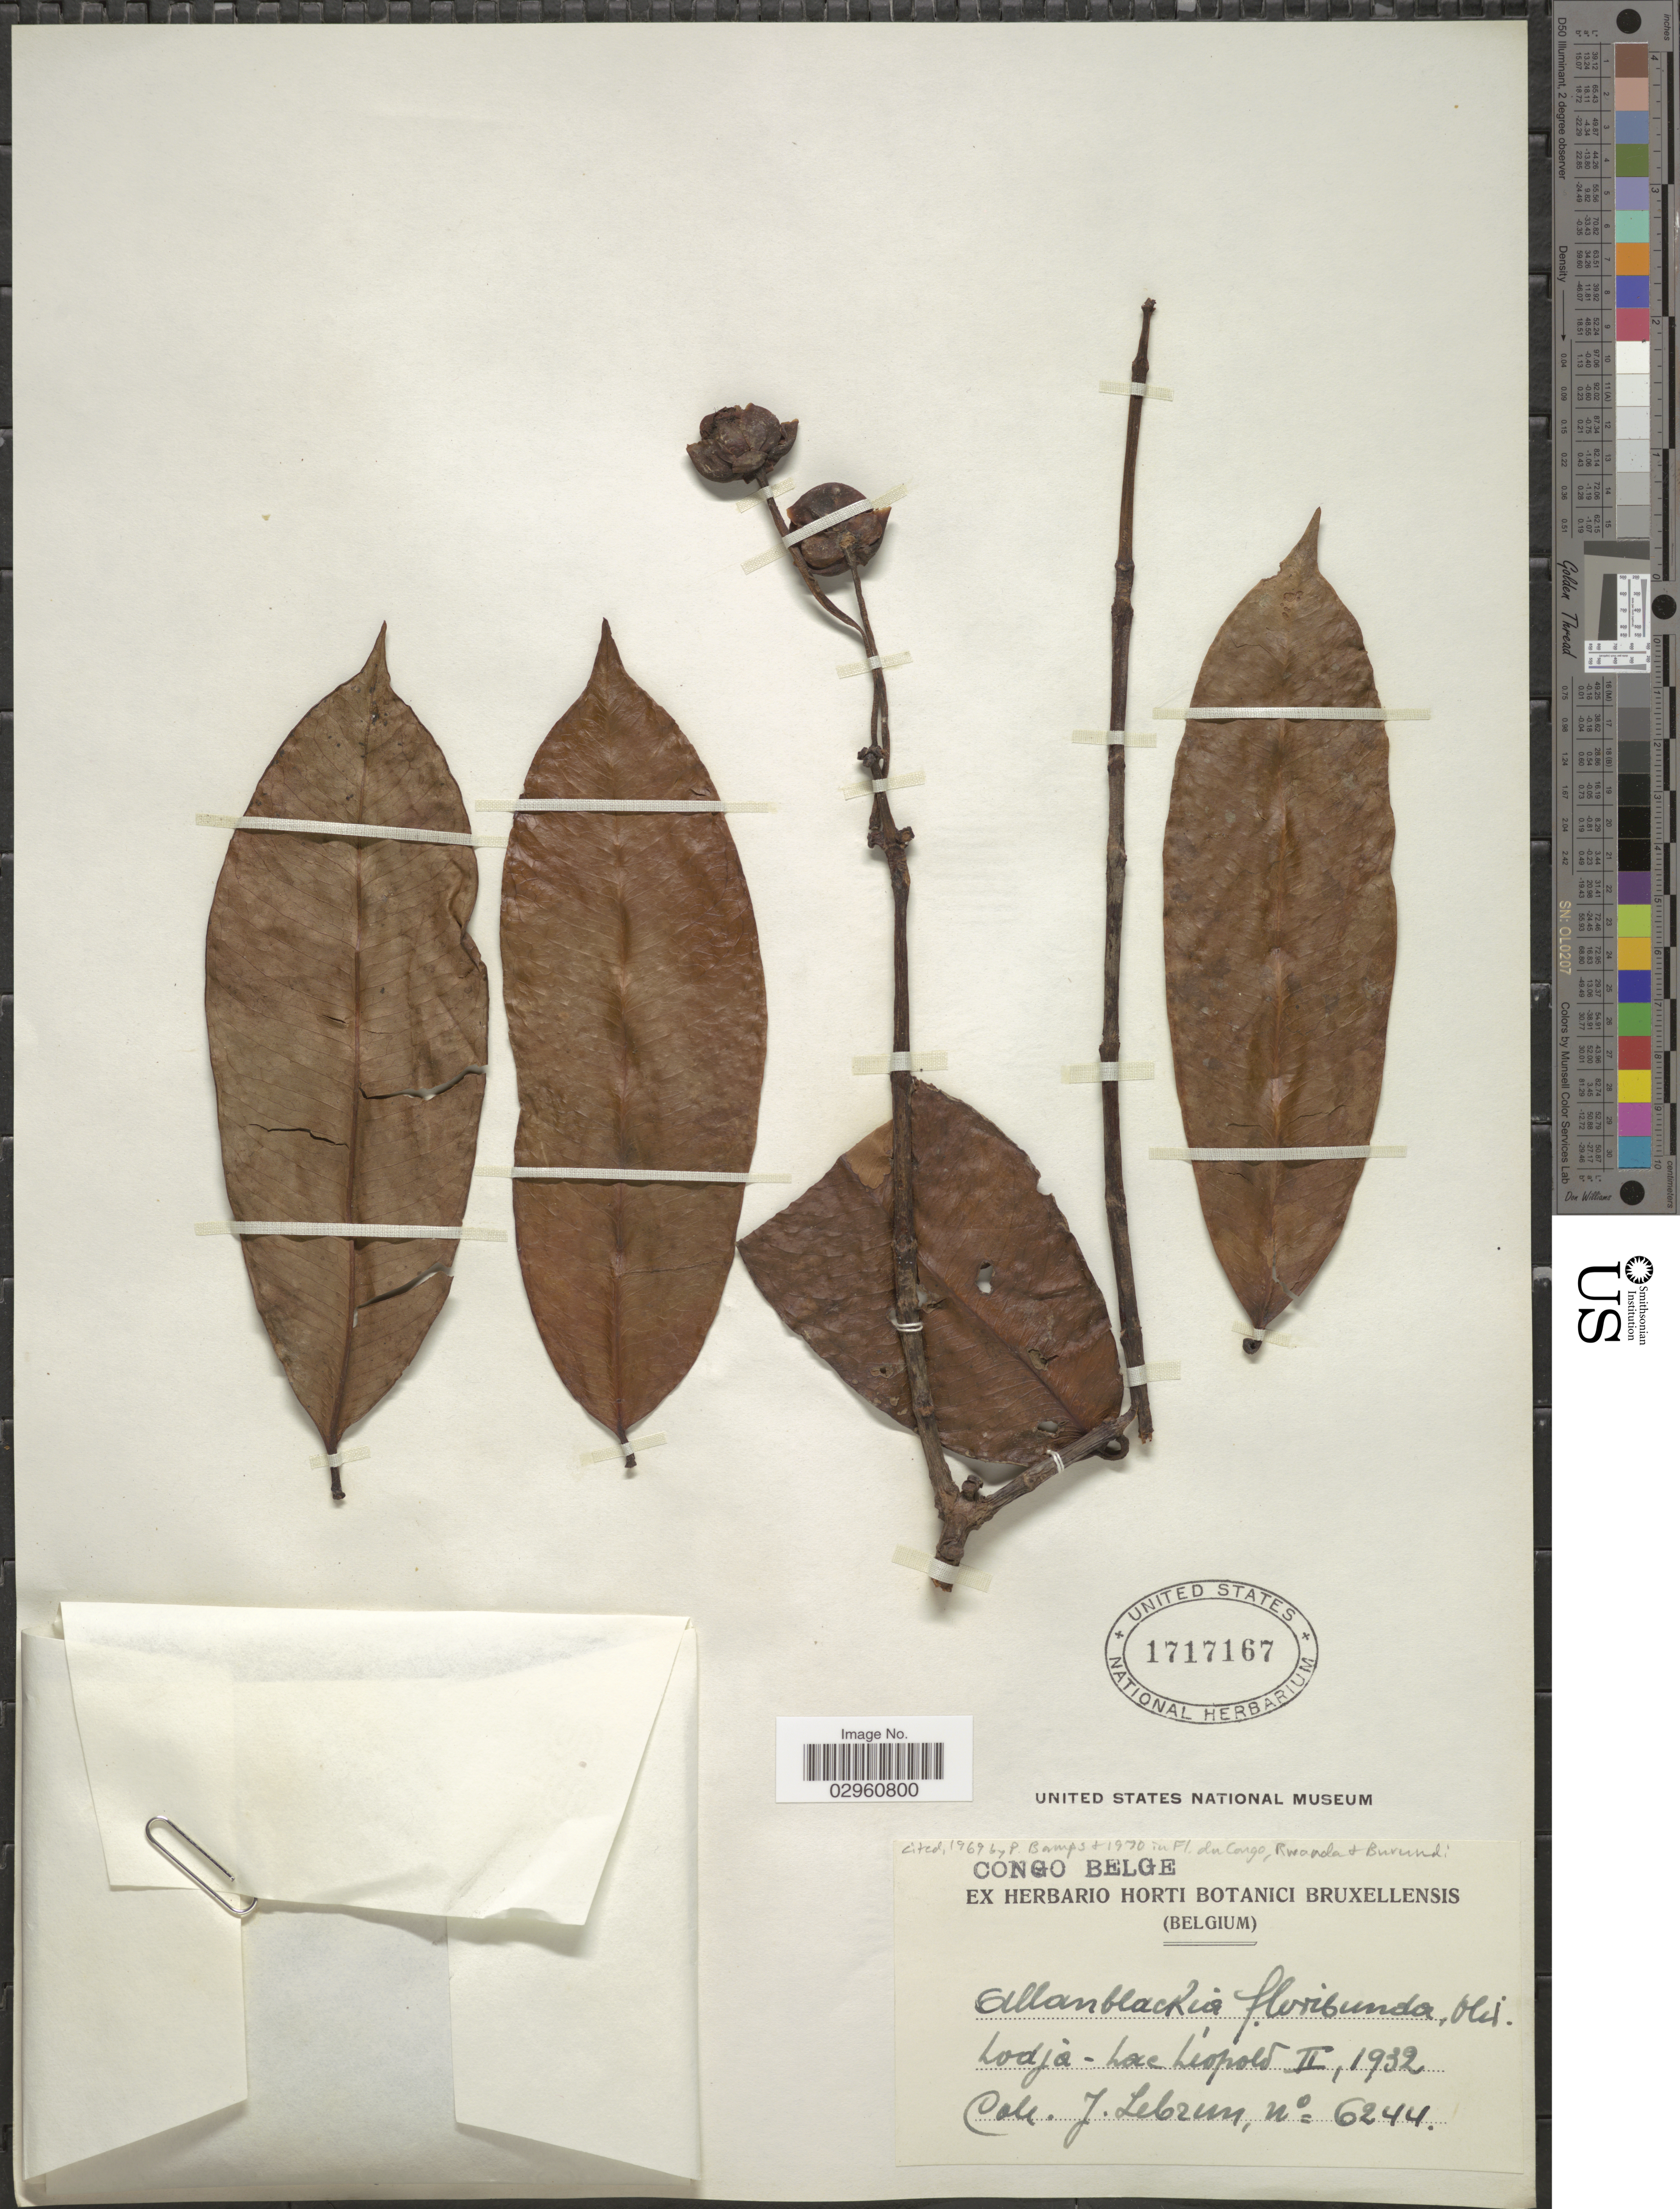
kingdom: Plantae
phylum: Tracheophyta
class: Magnoliopsida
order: Malpighiales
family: Clusiaceae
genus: Allanblackia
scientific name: Allanblackia floribunda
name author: Oliv.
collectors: J. A. Lebrun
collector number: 6244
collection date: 1932-02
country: Congo, Democratic Republic of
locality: Congo Belge. Lodja - Lac Léopold.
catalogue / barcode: US 1717167